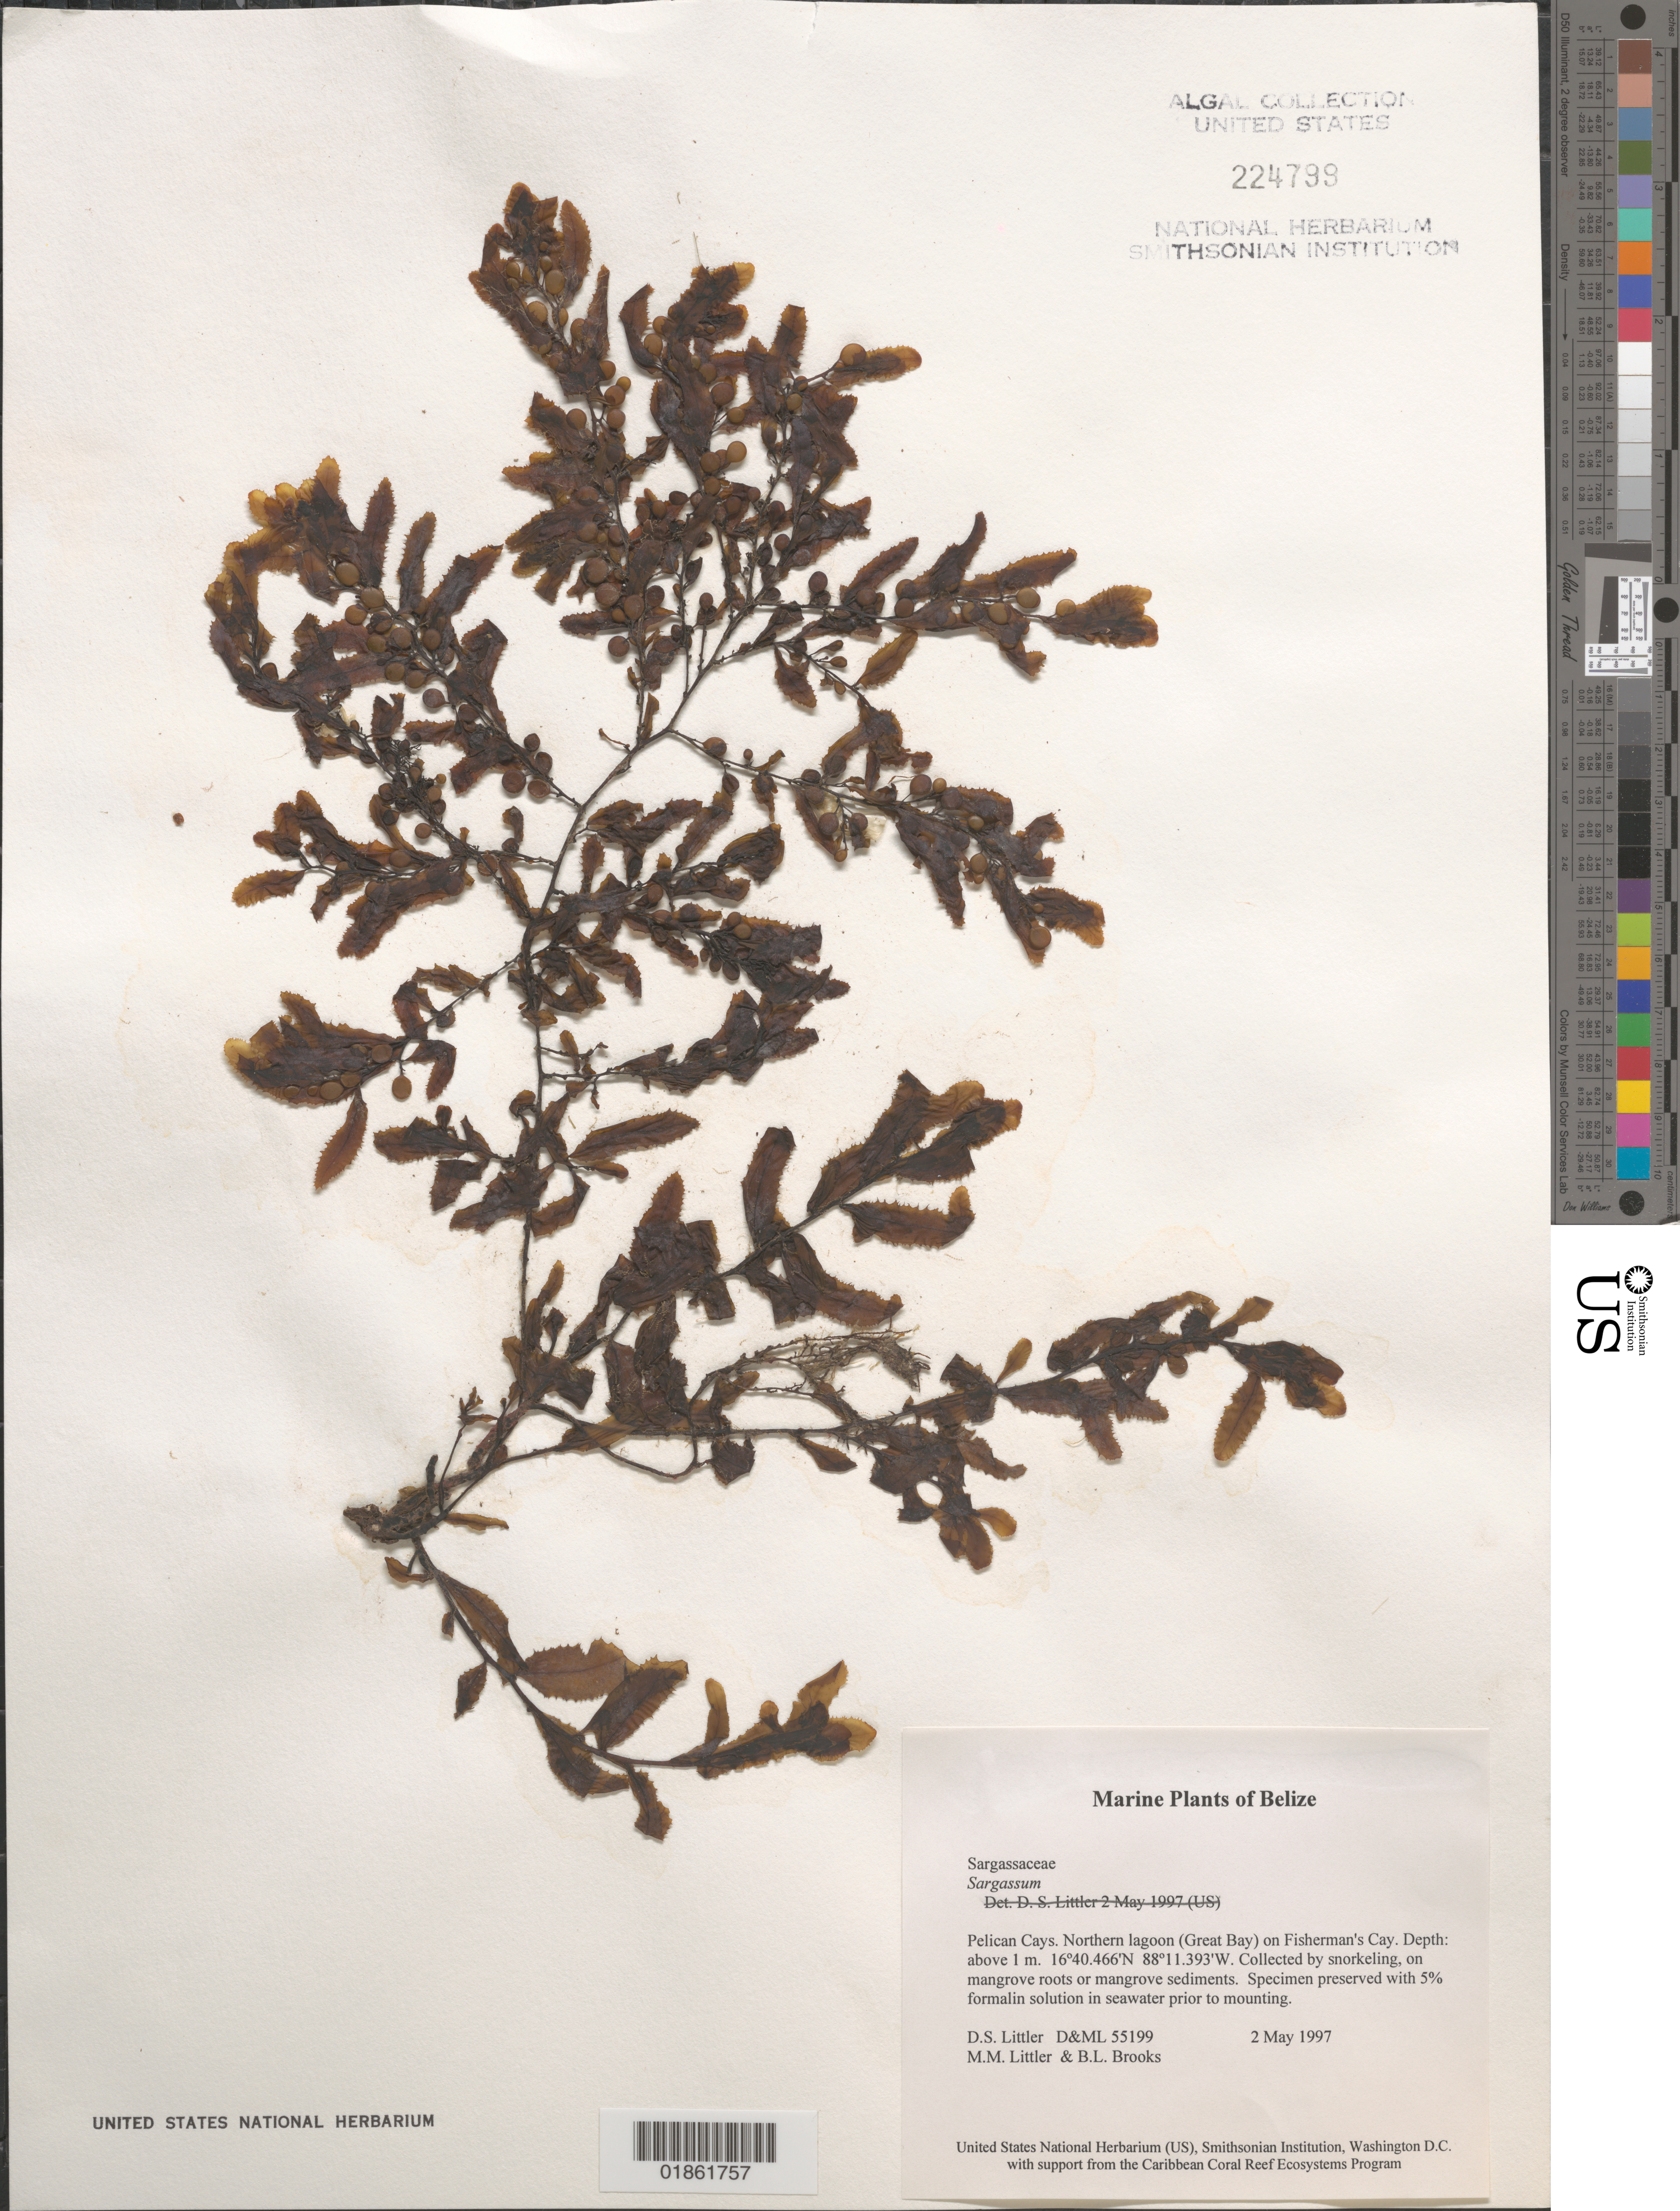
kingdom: Chromista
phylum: Ochrophyta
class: Phaeophyceae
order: Fucales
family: Sargassaceae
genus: Sargassum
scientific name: Sargassum sp.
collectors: D. S. Littler & M. M. Littler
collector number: D&ML 55199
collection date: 1997-05-02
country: Belize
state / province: Stann Creek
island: Fisherman's Cay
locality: Pelican Cays. Fisherman's Cay, N side. Great Bay.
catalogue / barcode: US 224799